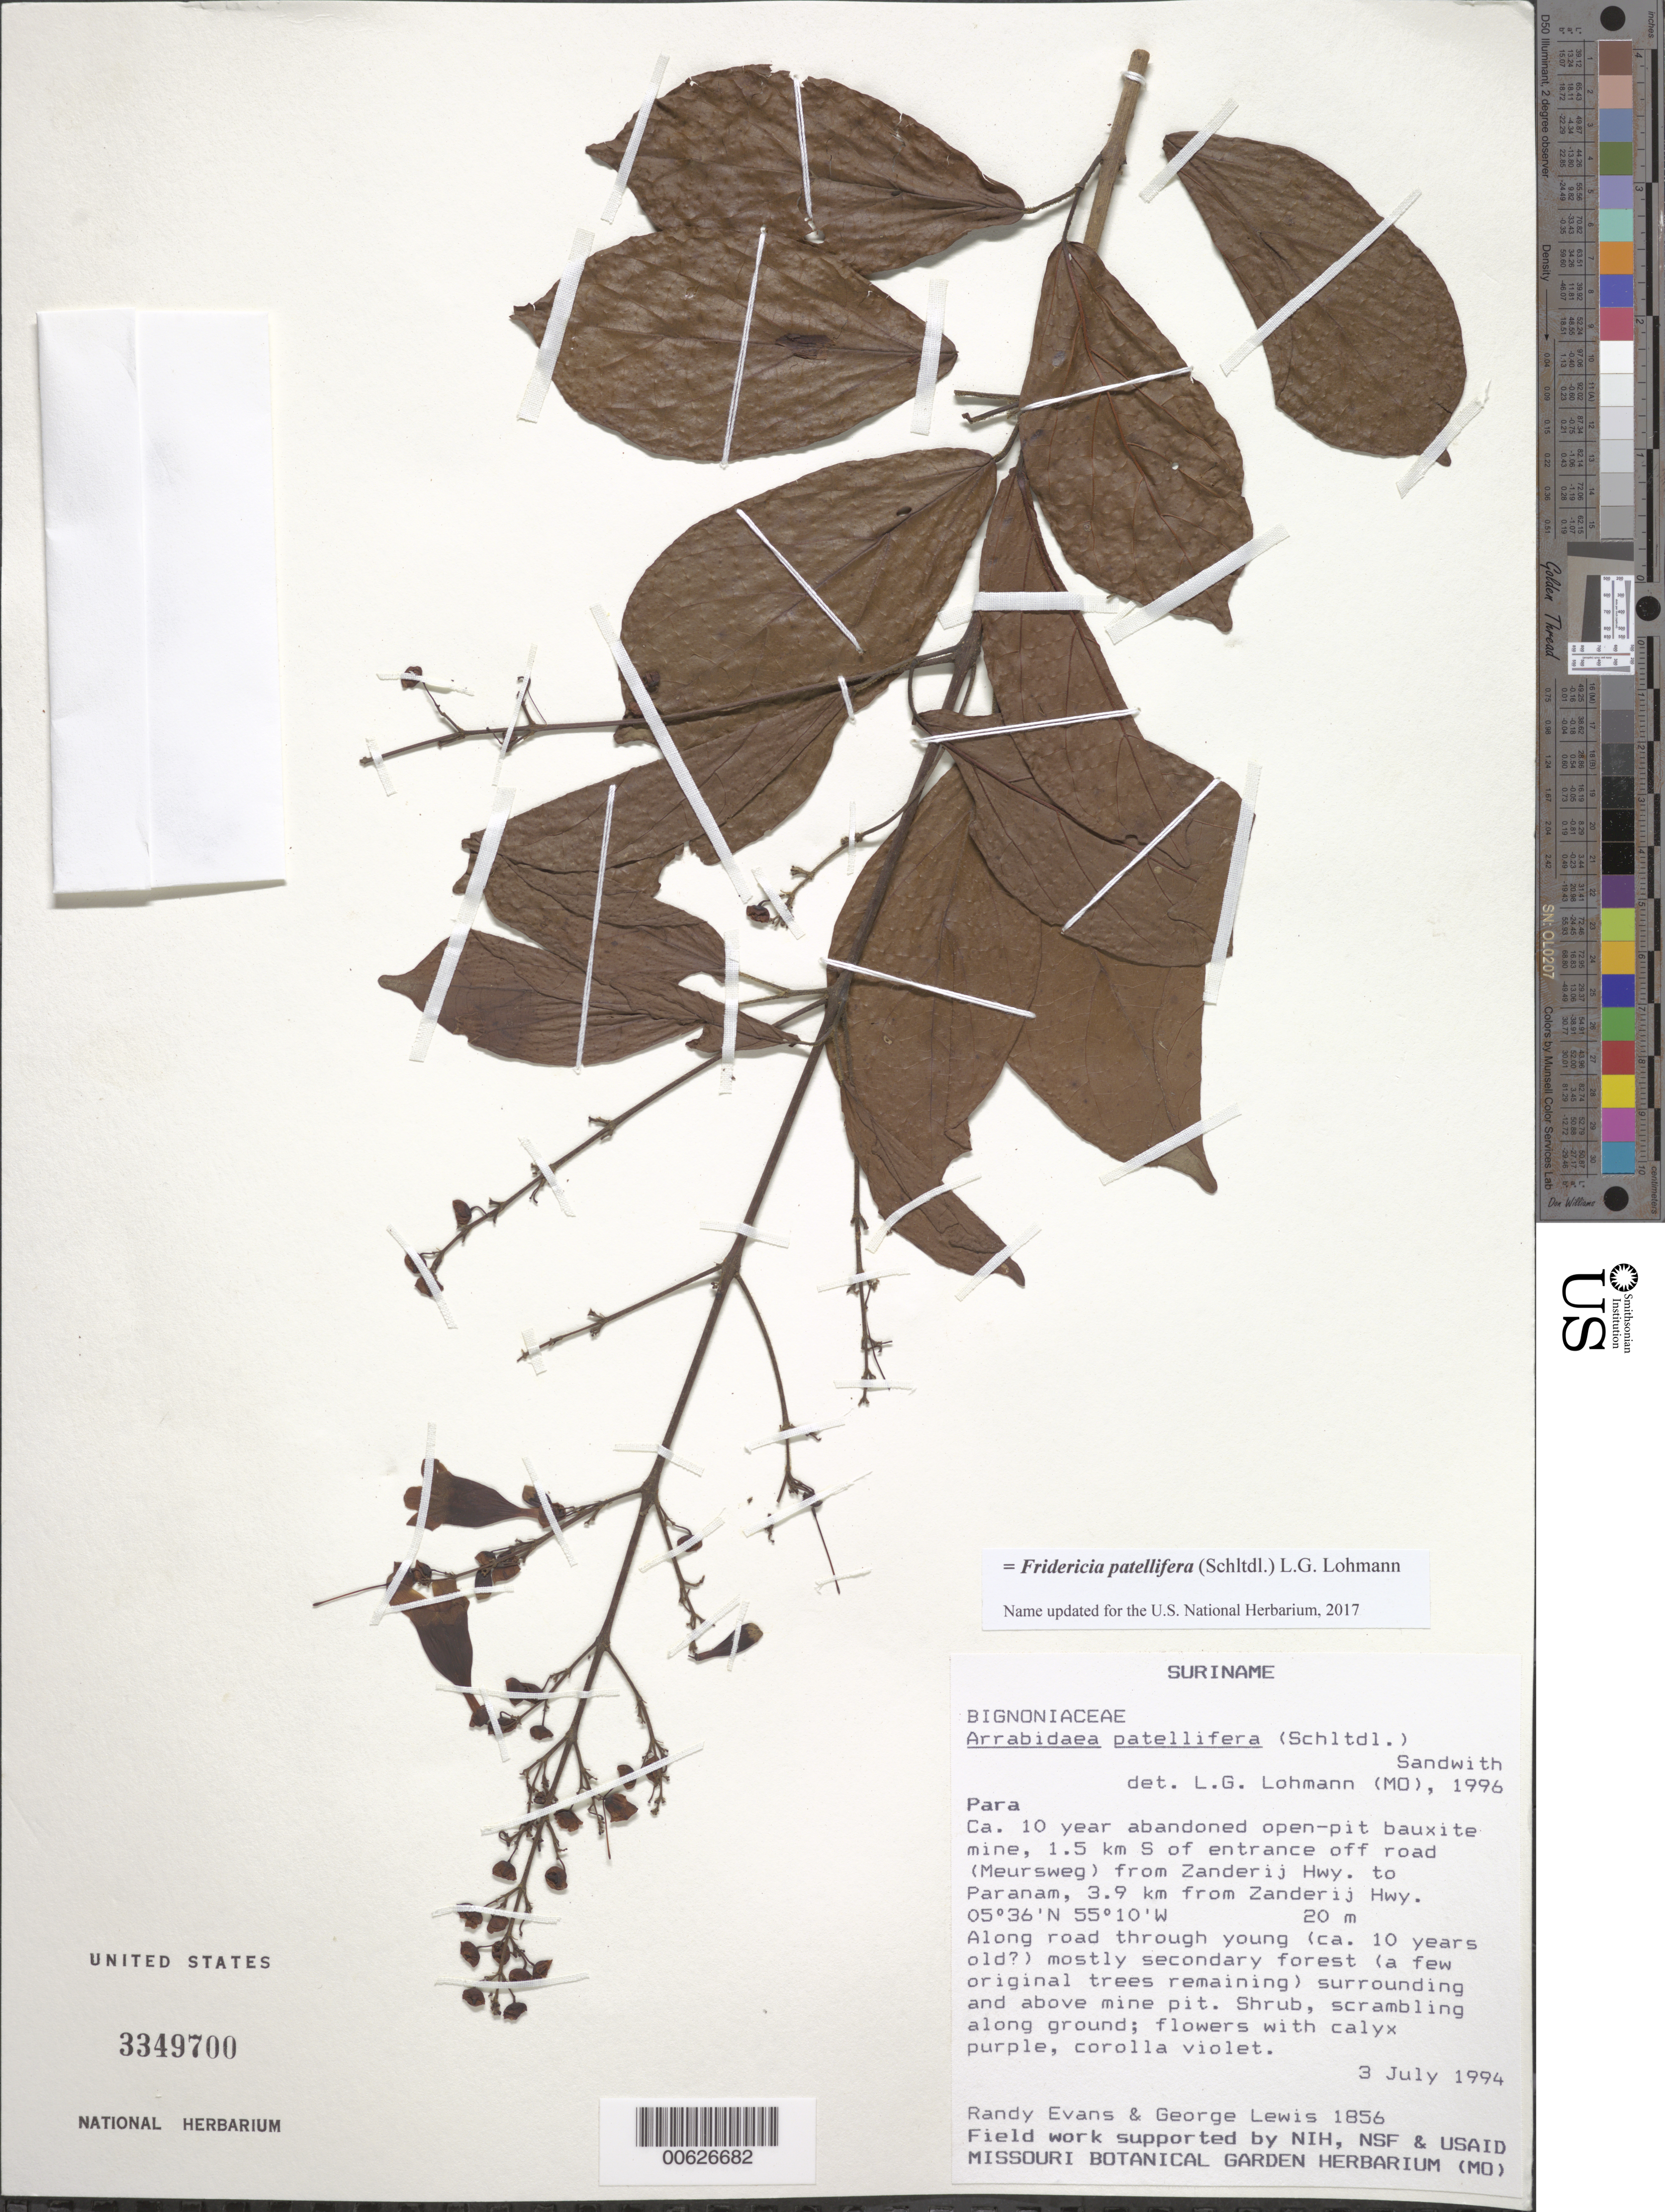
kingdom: Plantae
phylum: Tracheophyta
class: Magnoliopsida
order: Lamiales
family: Bignoniaceae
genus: Fridericia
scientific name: Fridericia patellifera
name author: (Schltdl.) L.G. Lohmann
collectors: R. Evans & G. Lewis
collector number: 1856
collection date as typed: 3-Jul-94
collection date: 1994-07-03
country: Suriname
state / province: Para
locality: Zanderij, hwy to Paranam, 3.9 km from Zanderij Hwy.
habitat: Along road through young secondary forest surrounding and above a mine pit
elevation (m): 20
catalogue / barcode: US 3349700